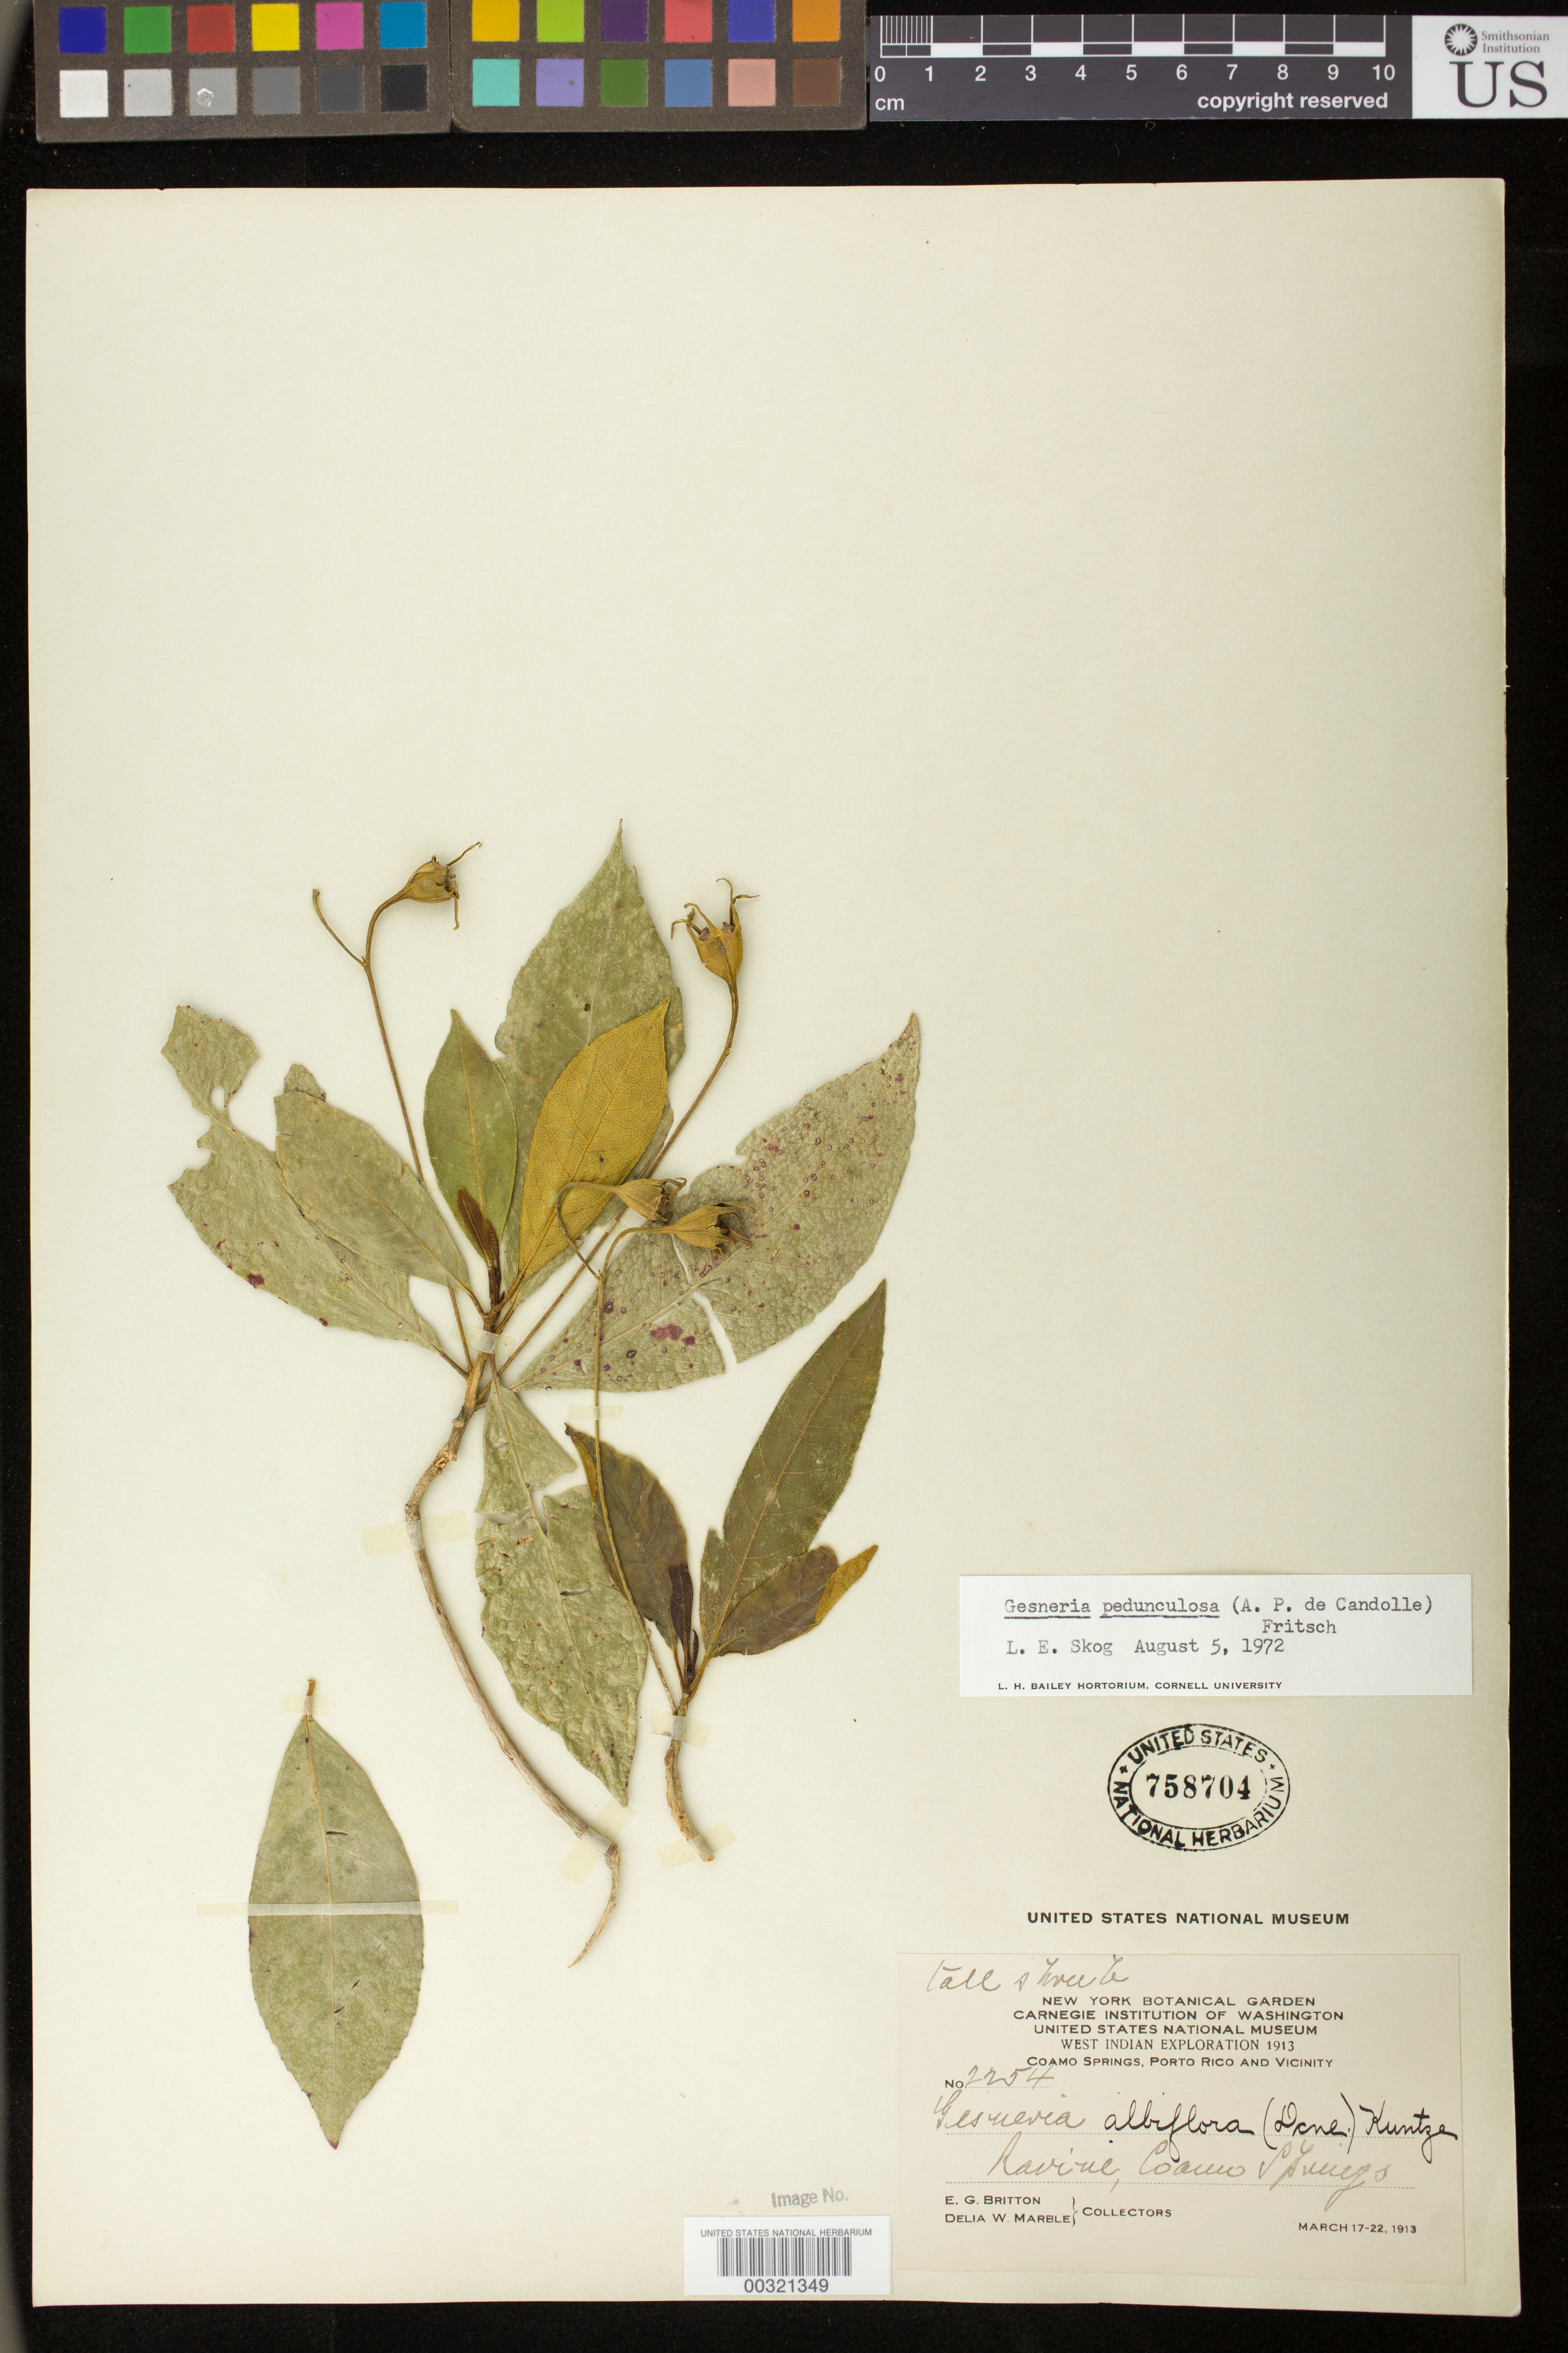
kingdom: Plantae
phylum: Tracheophyta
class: Magnoliopsida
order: Lamiales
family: Gesneriaceae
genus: Gesneria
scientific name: Gesneria pedunculosa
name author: (DC.) Fritsch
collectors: E. G. Britton & D. W. Marble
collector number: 2254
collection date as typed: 17-22 Mar 1913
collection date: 1913-03-17/1913-03-22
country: Puerto Rico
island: Puerto Rico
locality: Coamo Springs and vicinity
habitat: Ravine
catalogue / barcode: US 758704